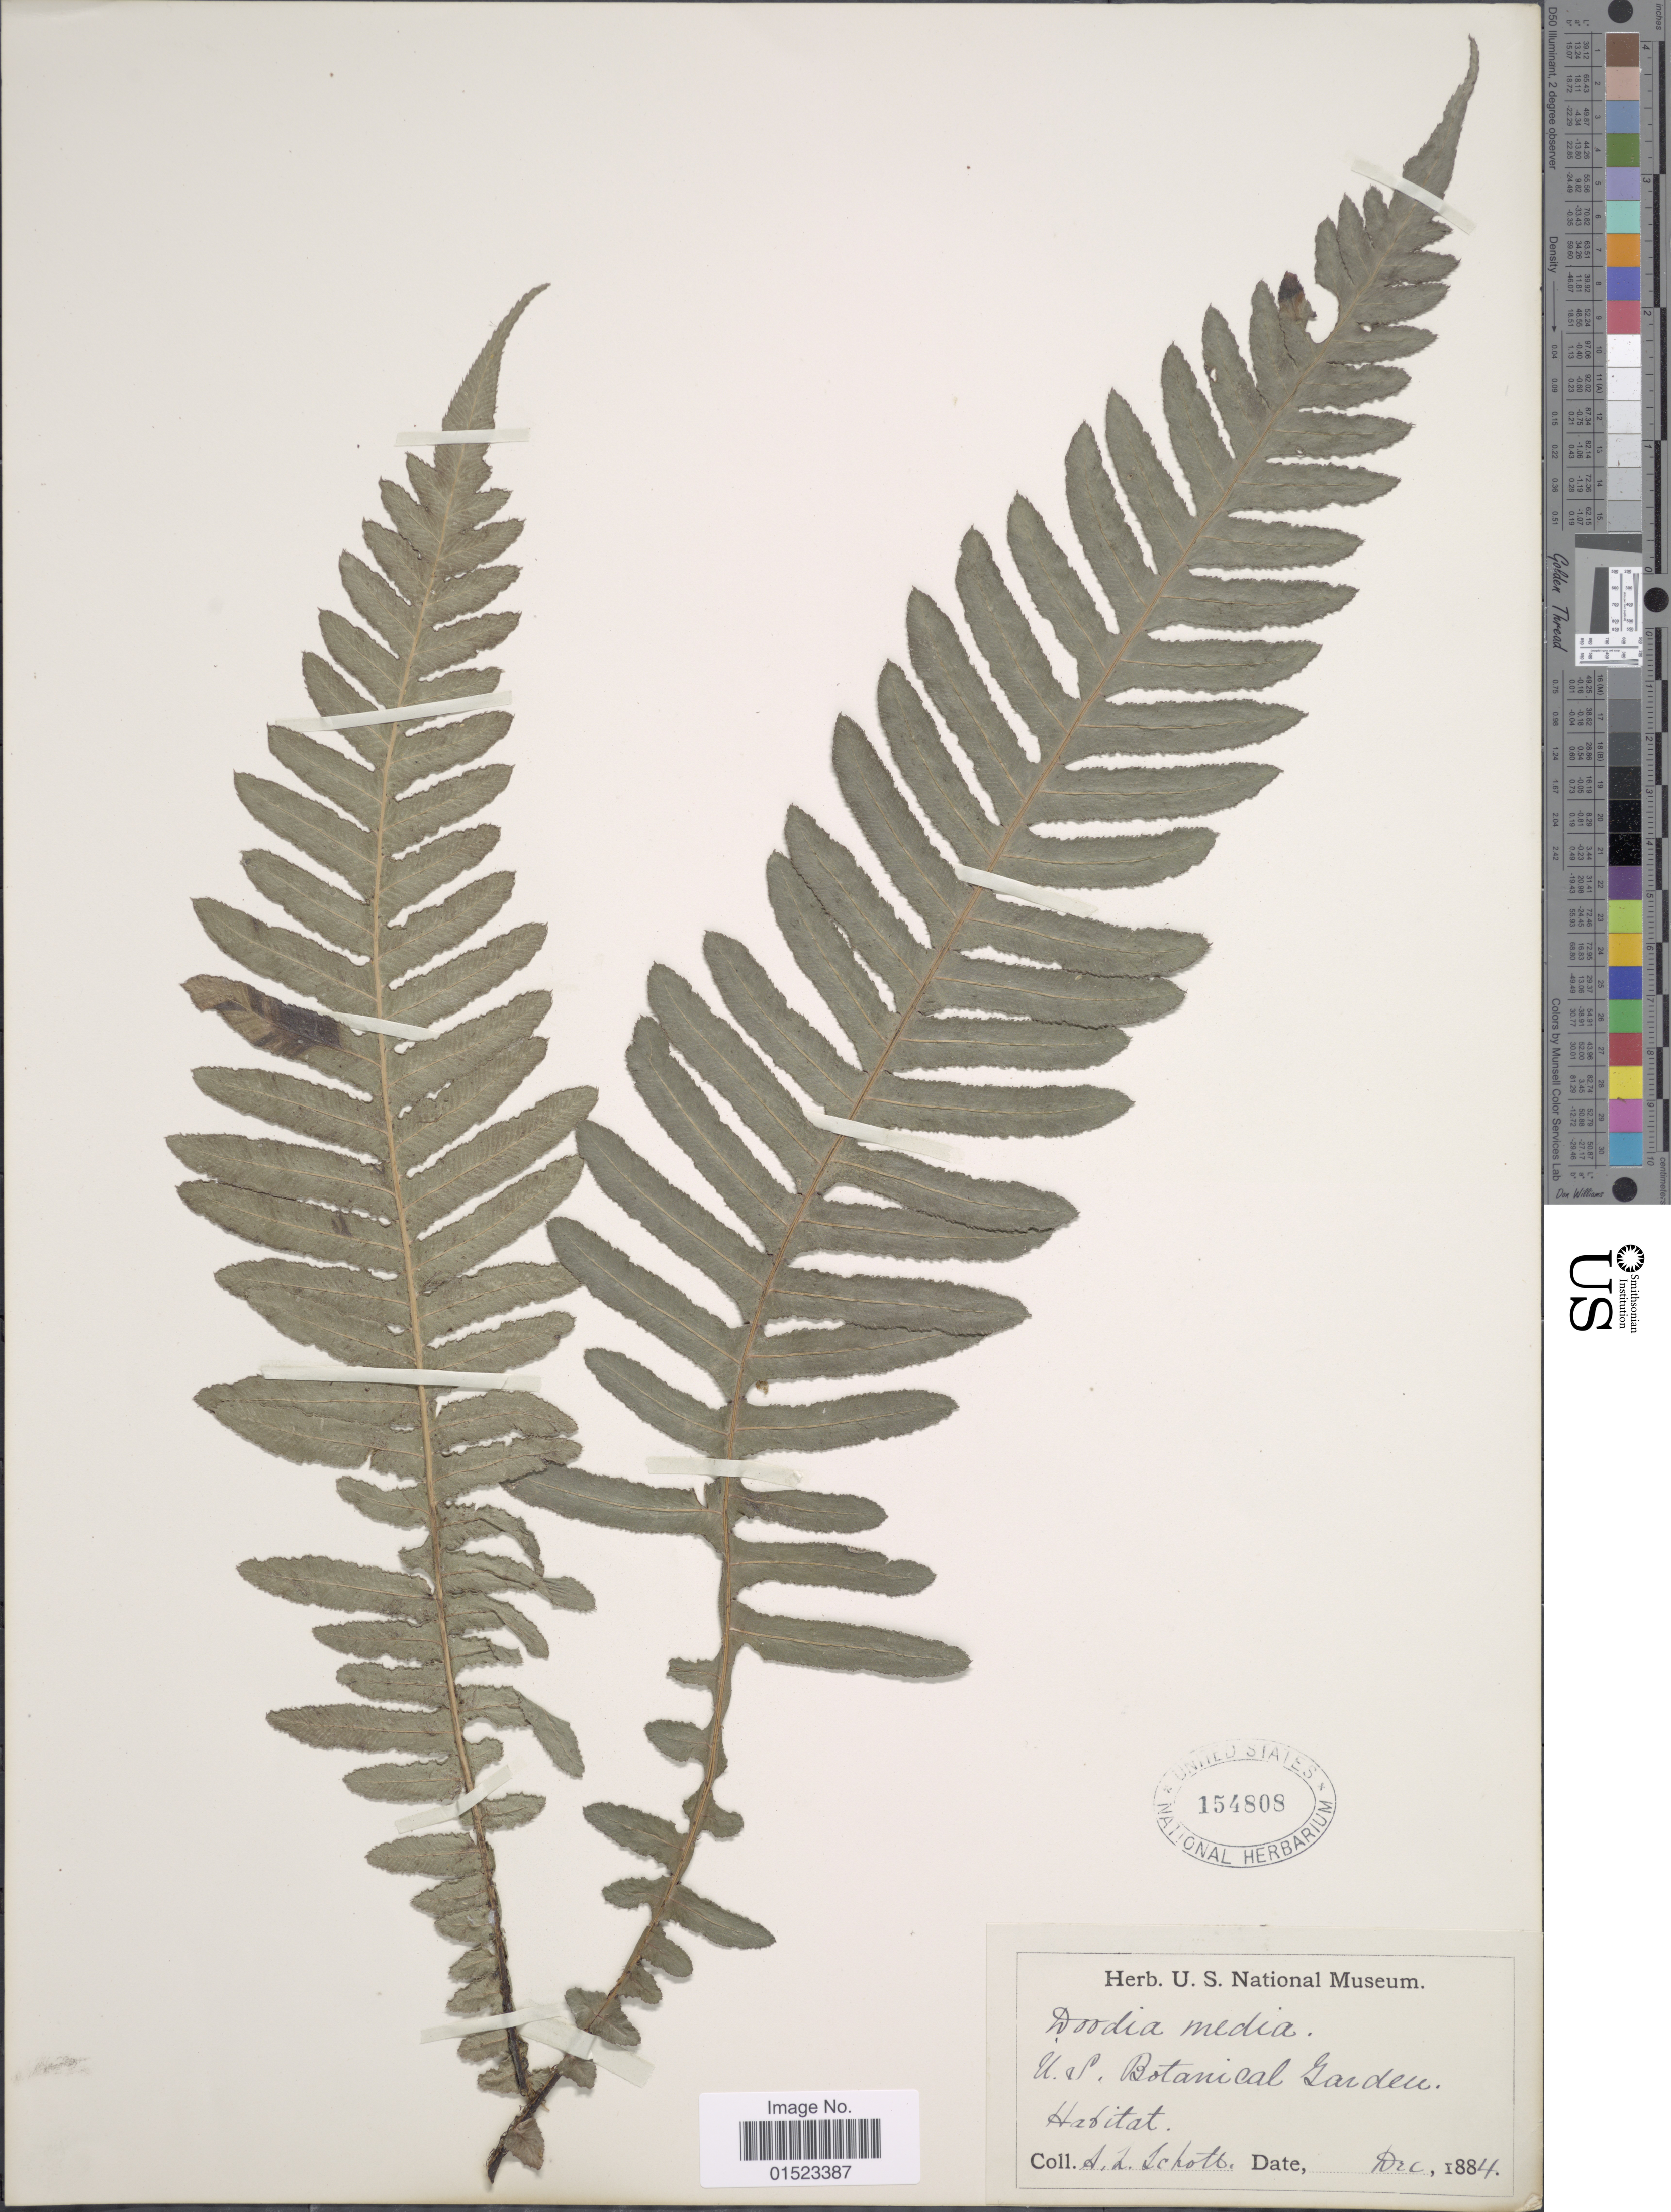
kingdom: Plantae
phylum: Tracheophyta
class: Polypodiopsida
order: Polypodiales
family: Blechnaceae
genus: Blechnum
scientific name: Blechnum medium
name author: (R. Br.) Christenh.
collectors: A. L. Schott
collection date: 1884-12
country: United States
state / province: District of Columbia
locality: U.S. Botanical Garden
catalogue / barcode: US 154808